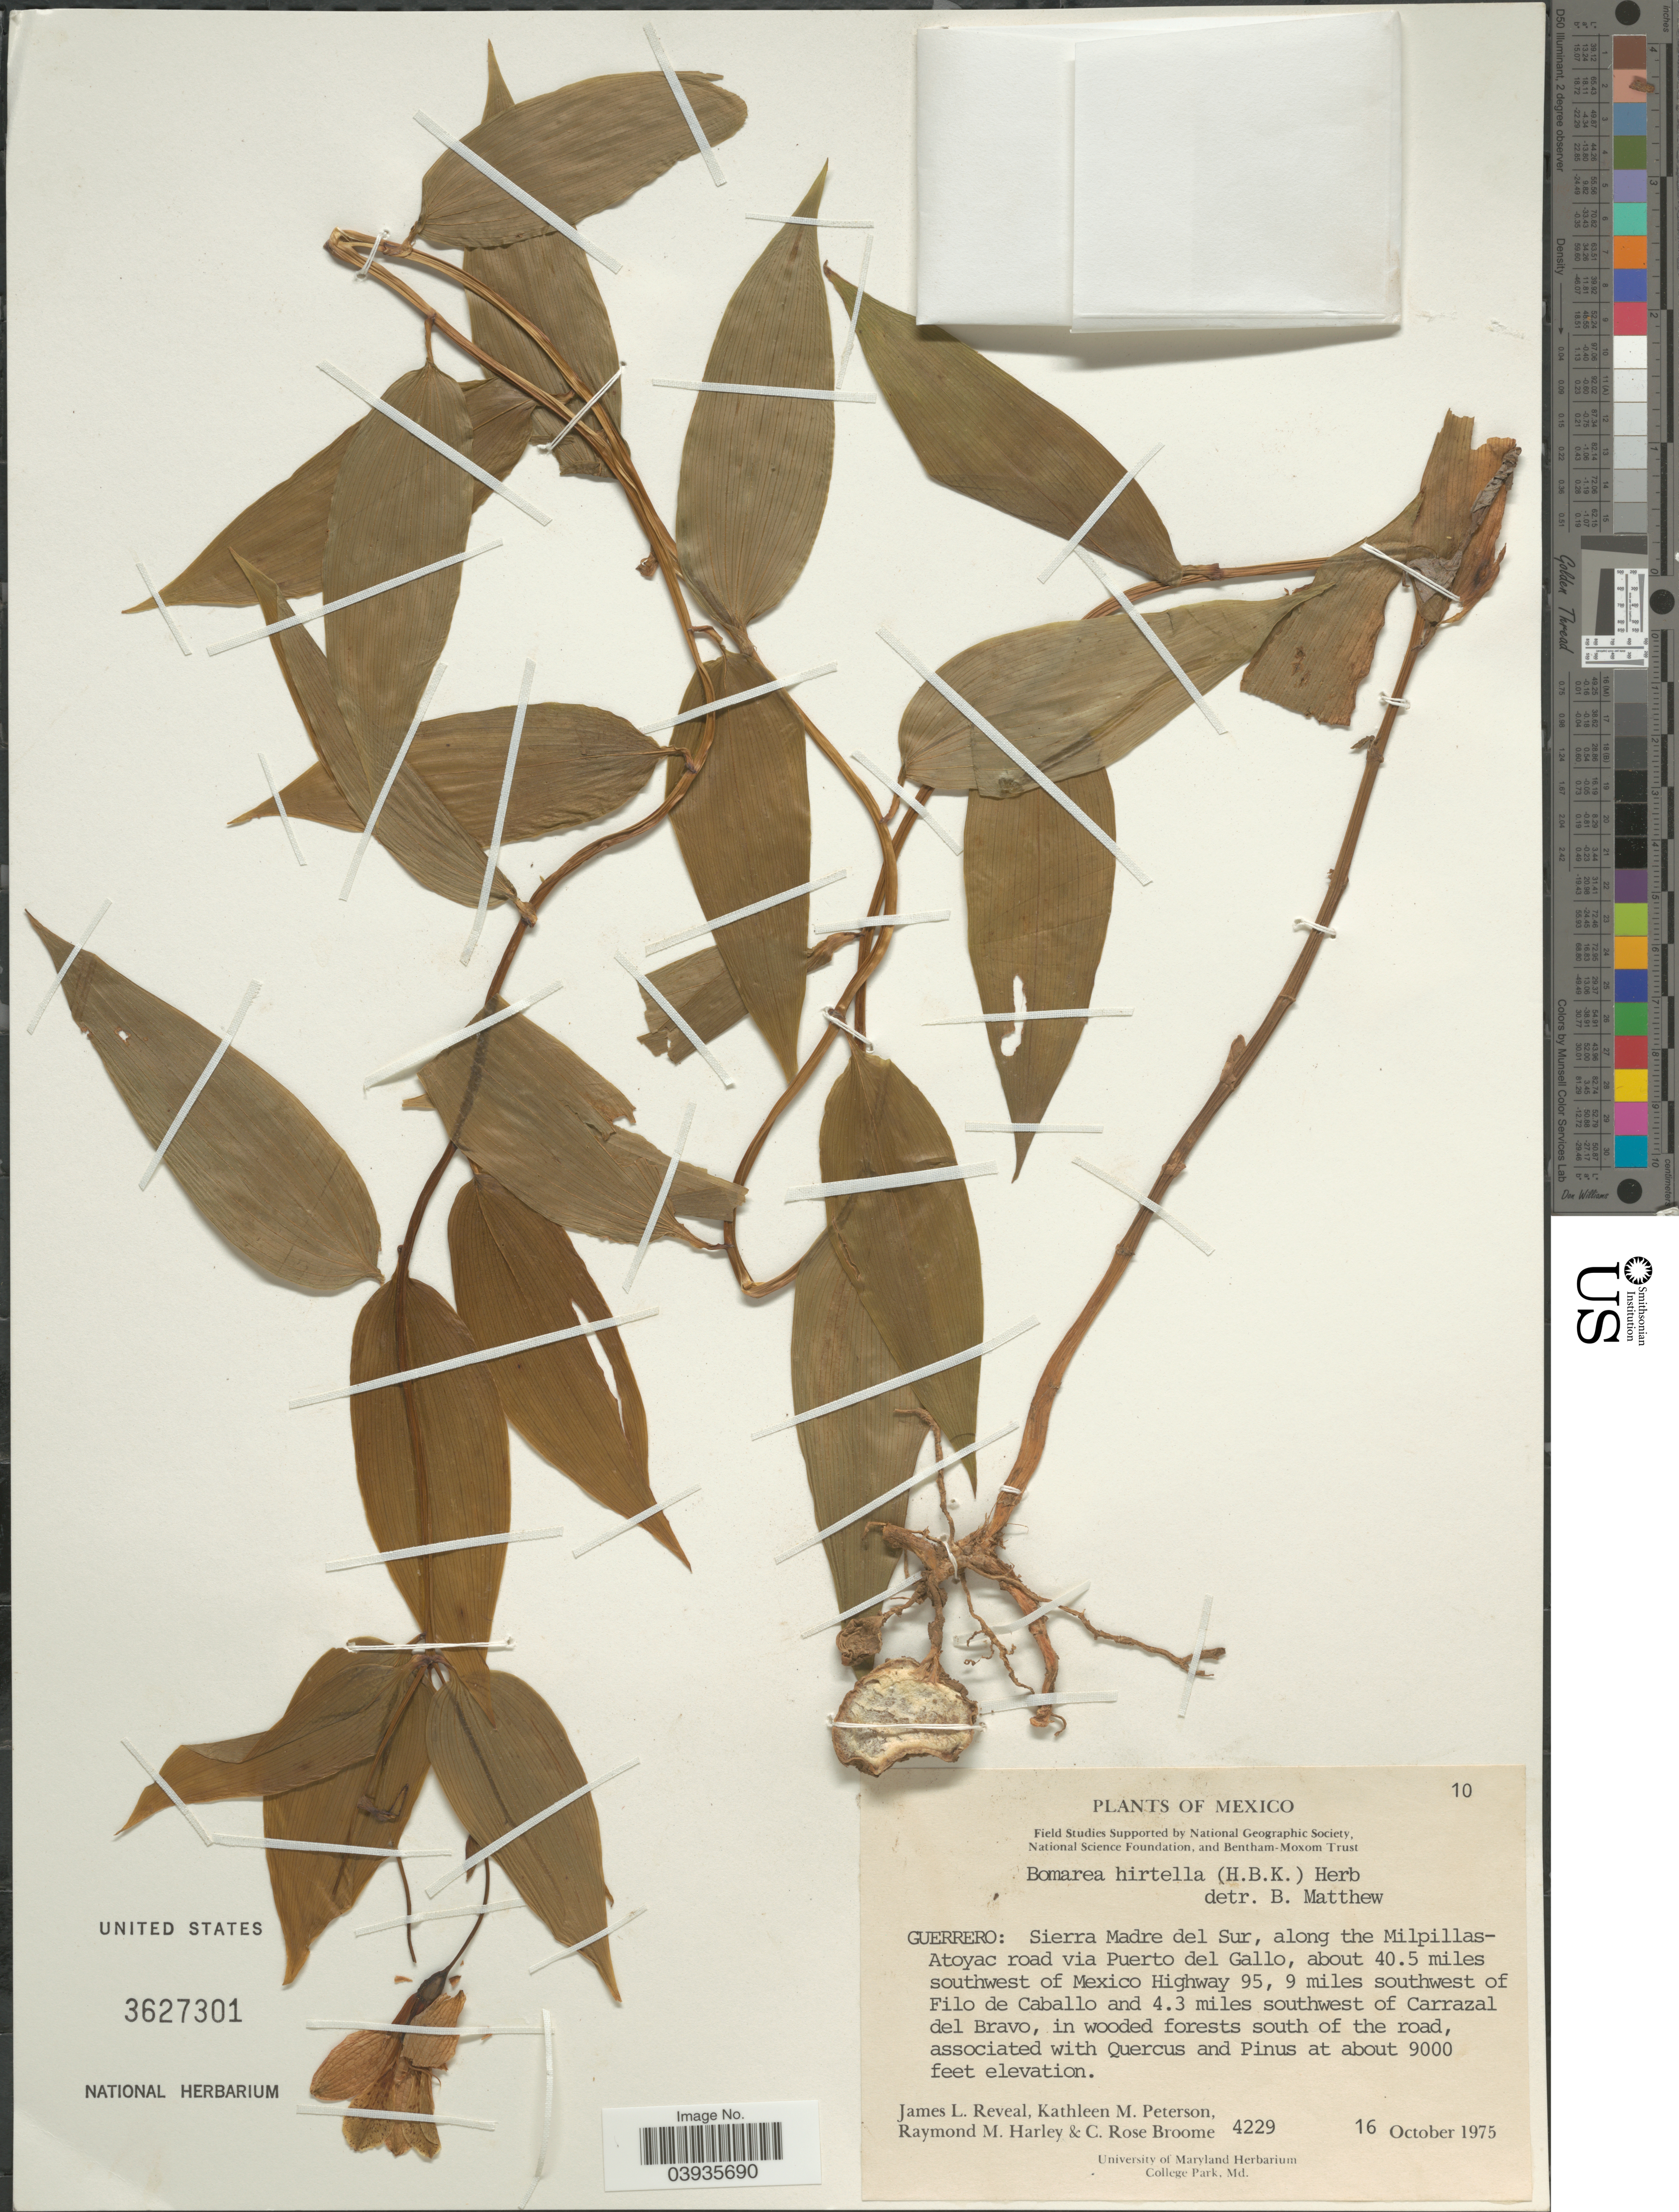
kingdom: Plantae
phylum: Tracheophyta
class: Liliopsida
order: Liliales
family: Alstroemeriaceae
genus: Bomarea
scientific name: Bomarea hirtella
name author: (Kunth) Herb.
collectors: J. L. Reveal, K. Peterson, R. M. Harley & C. R. Broome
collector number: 4229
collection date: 1975-10-16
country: Mexico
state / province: Guerrero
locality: Sierra Madre del Sur, along the Milpillas-Atoyac road via Puerto del Gallo, about 40.5 miles southwest of Mexico Highway 95, 9 miles southwest of Filo de Caballo and 4.3 miles southwest of Carrazal del Bravo.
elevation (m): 2743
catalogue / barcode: US 3627301